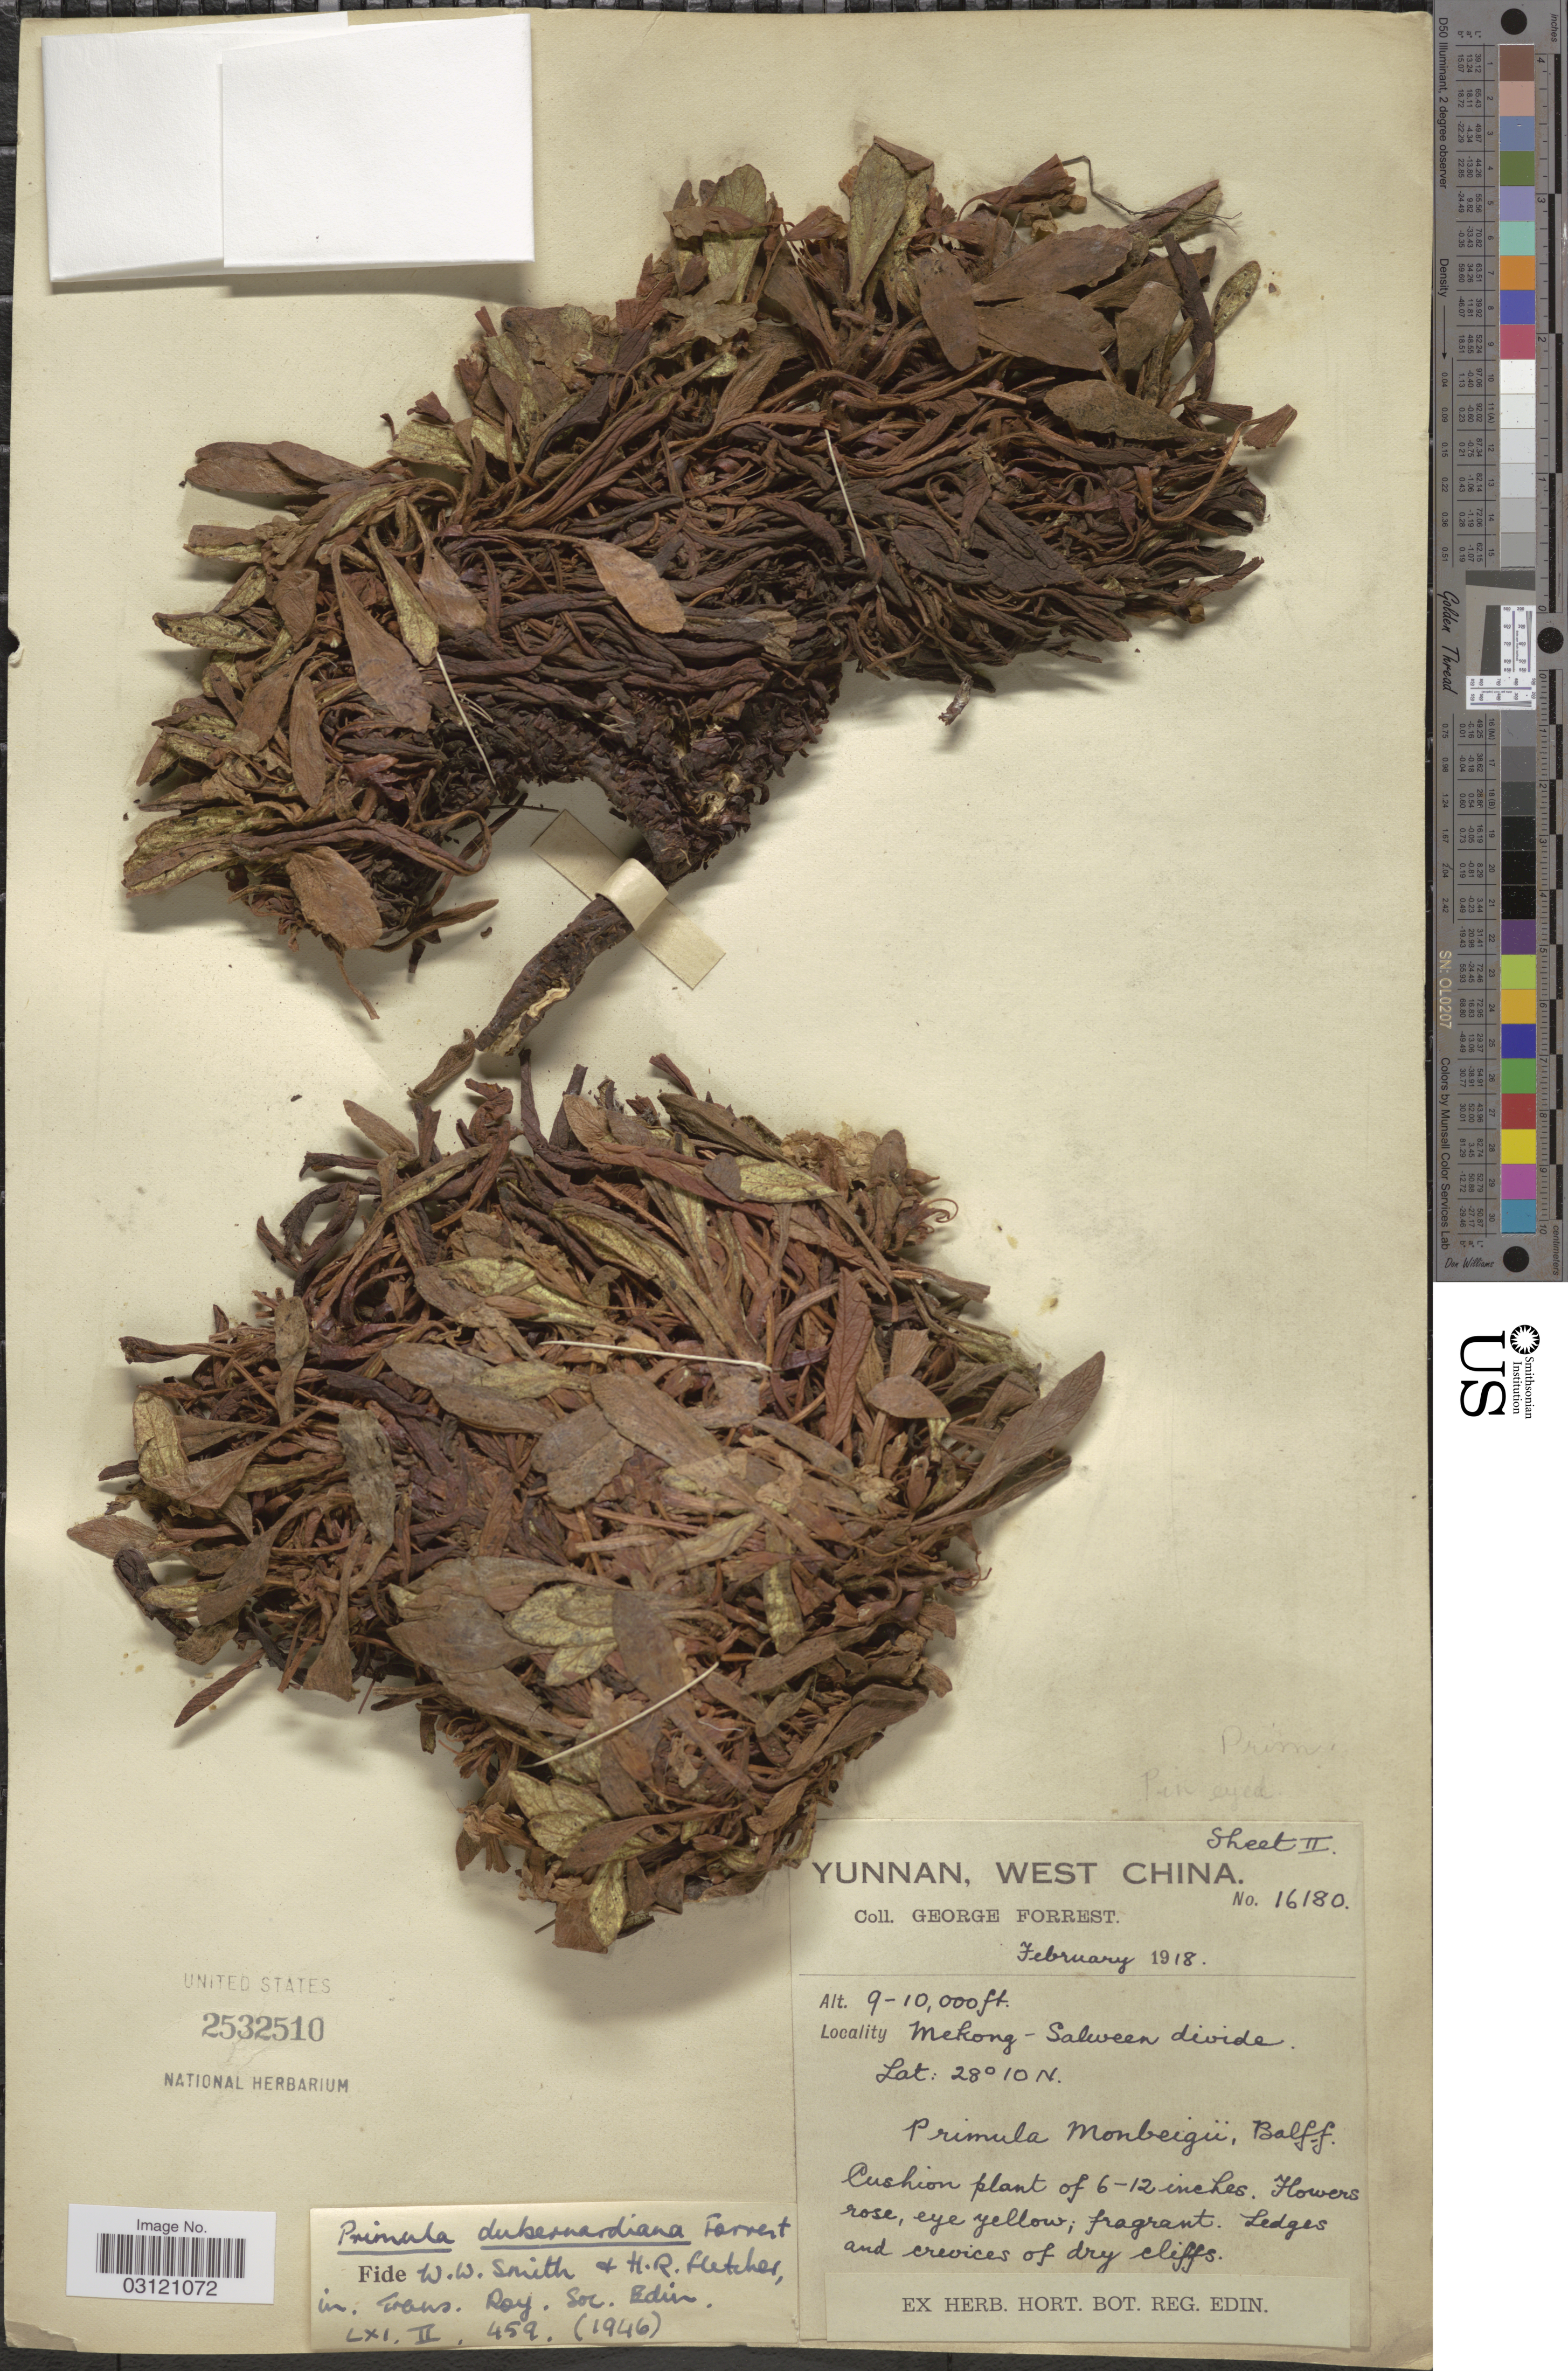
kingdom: Plantae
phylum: Tracheophyta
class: Magnoliopsida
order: Ericales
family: Primulaceae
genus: Primula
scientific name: Primula dubernardiana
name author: Forrest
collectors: G. Forrest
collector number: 16180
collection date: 1918-02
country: China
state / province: Yunnan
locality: West China. Mekong - Salween divide.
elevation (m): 2743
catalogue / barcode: US 2532510